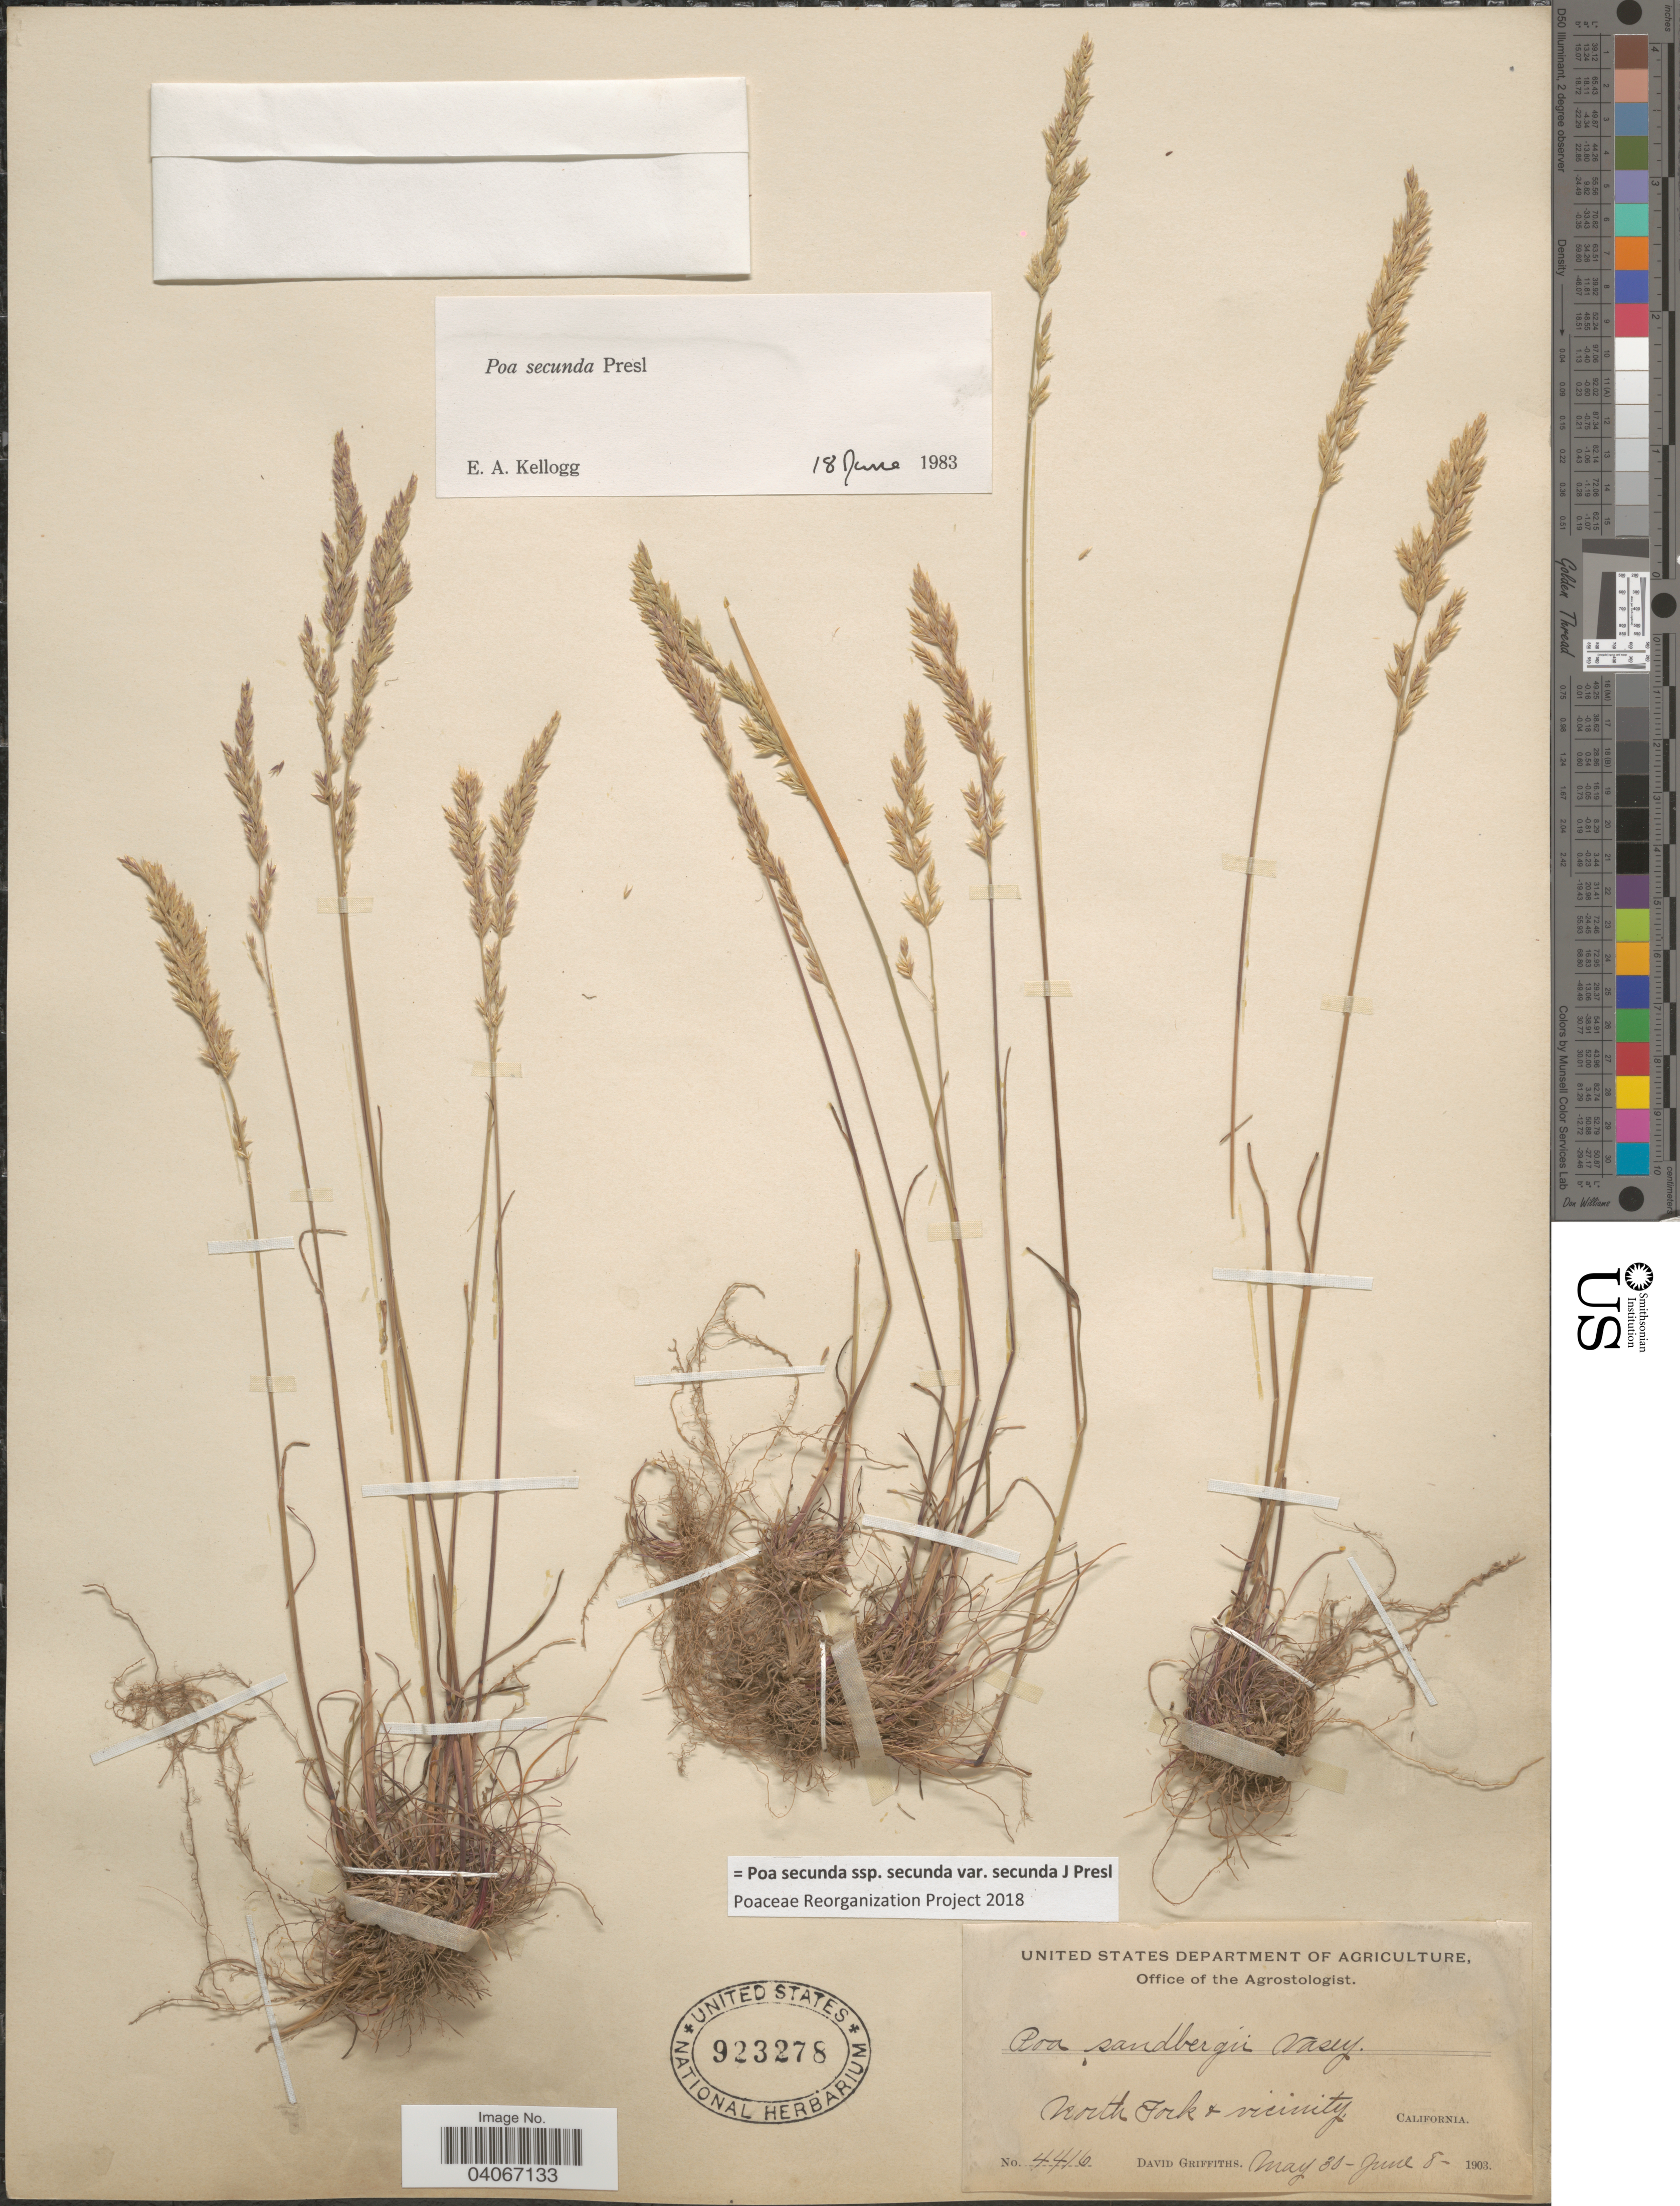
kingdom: Plantae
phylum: Tracheophyta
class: Liliopsida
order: Poales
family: Poaceae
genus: Poa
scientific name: Poa secunda subsp. secunda var. secunda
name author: J. Presl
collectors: D. Griffiths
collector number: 4416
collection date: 1903-05-30/1903-06-08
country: United States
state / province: California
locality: North Fork & vicinity.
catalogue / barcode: US 923278